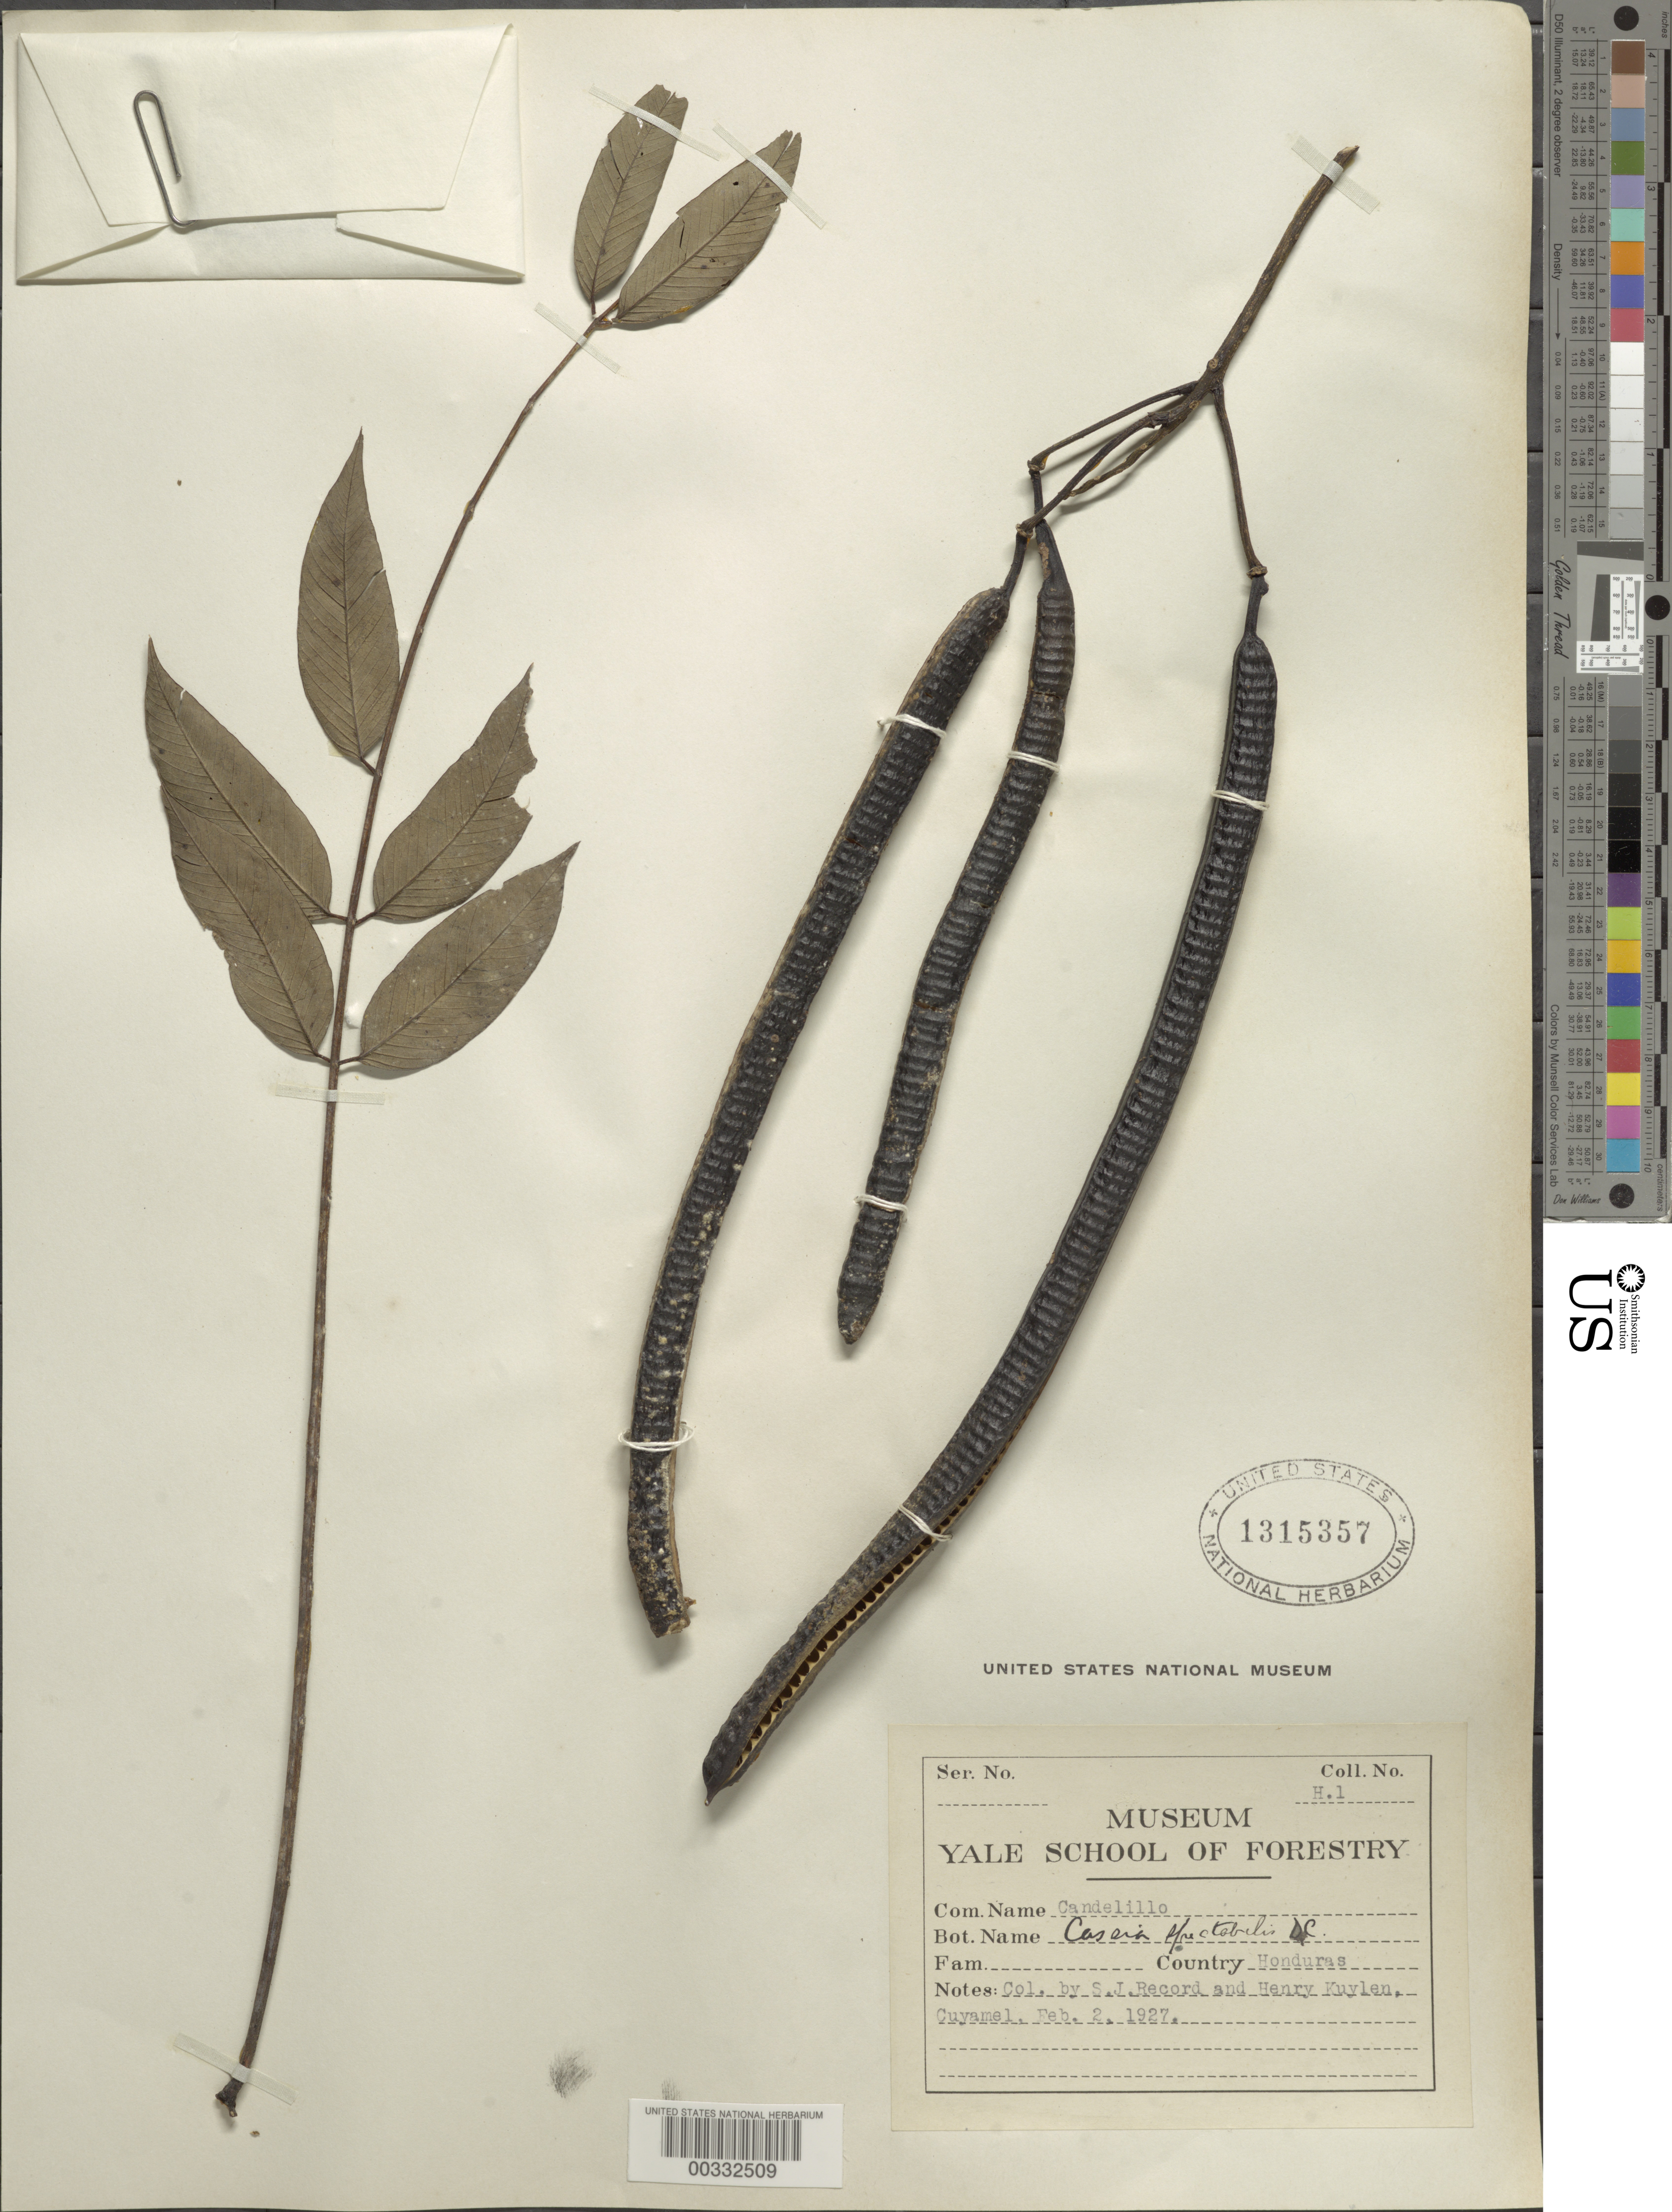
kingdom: Plantae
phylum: Tracheophyta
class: Magnoliopsida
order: Fabales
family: Fabaceae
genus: Senna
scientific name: Senna spectabilis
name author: (DC.) H.S. Irwin & Barneby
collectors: S. J. Record & H. Kuylen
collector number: H.1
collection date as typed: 02 Feb 1927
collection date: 1927-02-02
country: Honduras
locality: Cuyamel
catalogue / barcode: US 1315357